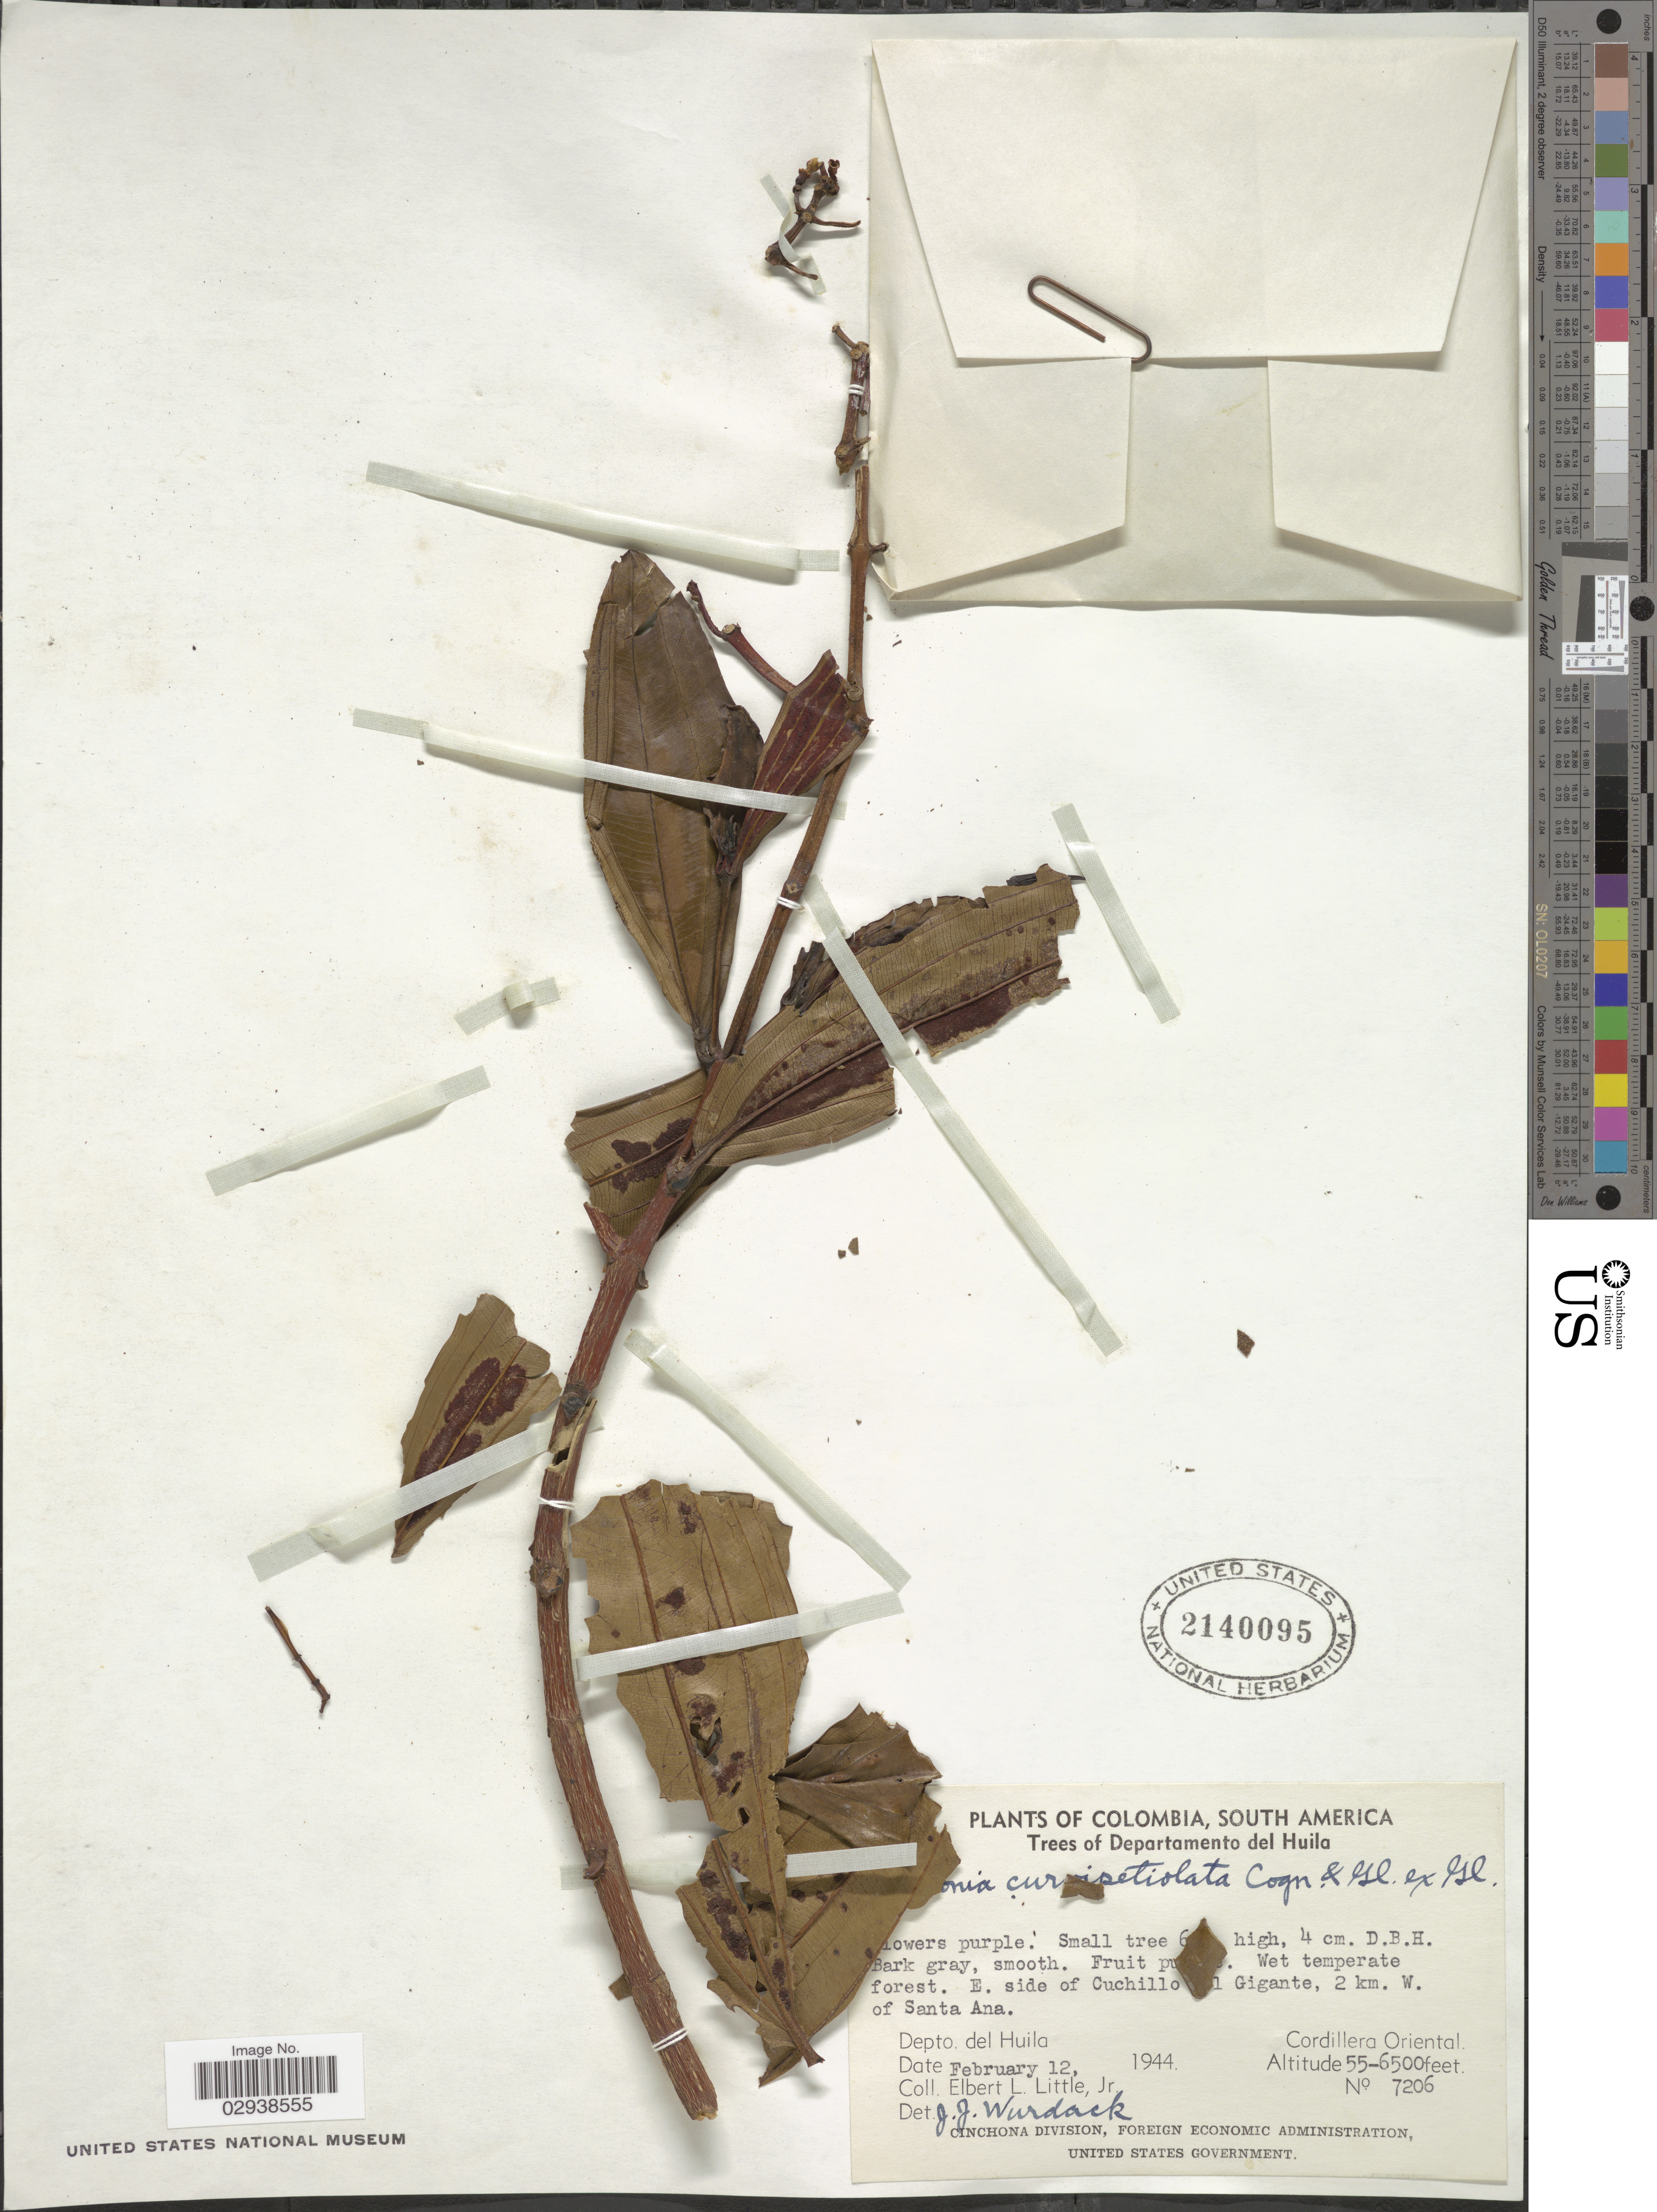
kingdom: Plantae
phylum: Tracheophyta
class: Magnoliopsida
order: Myrtales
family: Melastomataceae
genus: Miconia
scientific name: Miconia curvipetiolata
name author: Cogn. & Gleason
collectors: E. L. Little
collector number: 7206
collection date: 1944-02-12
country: Colombia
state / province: Huila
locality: Trees of Departamento del Huila, E. side of Cuchillo del Gigante, 2 km. W of Santa Ana, Depto. del Huila, Cordillera Oriental.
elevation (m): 1676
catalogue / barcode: US 2140095